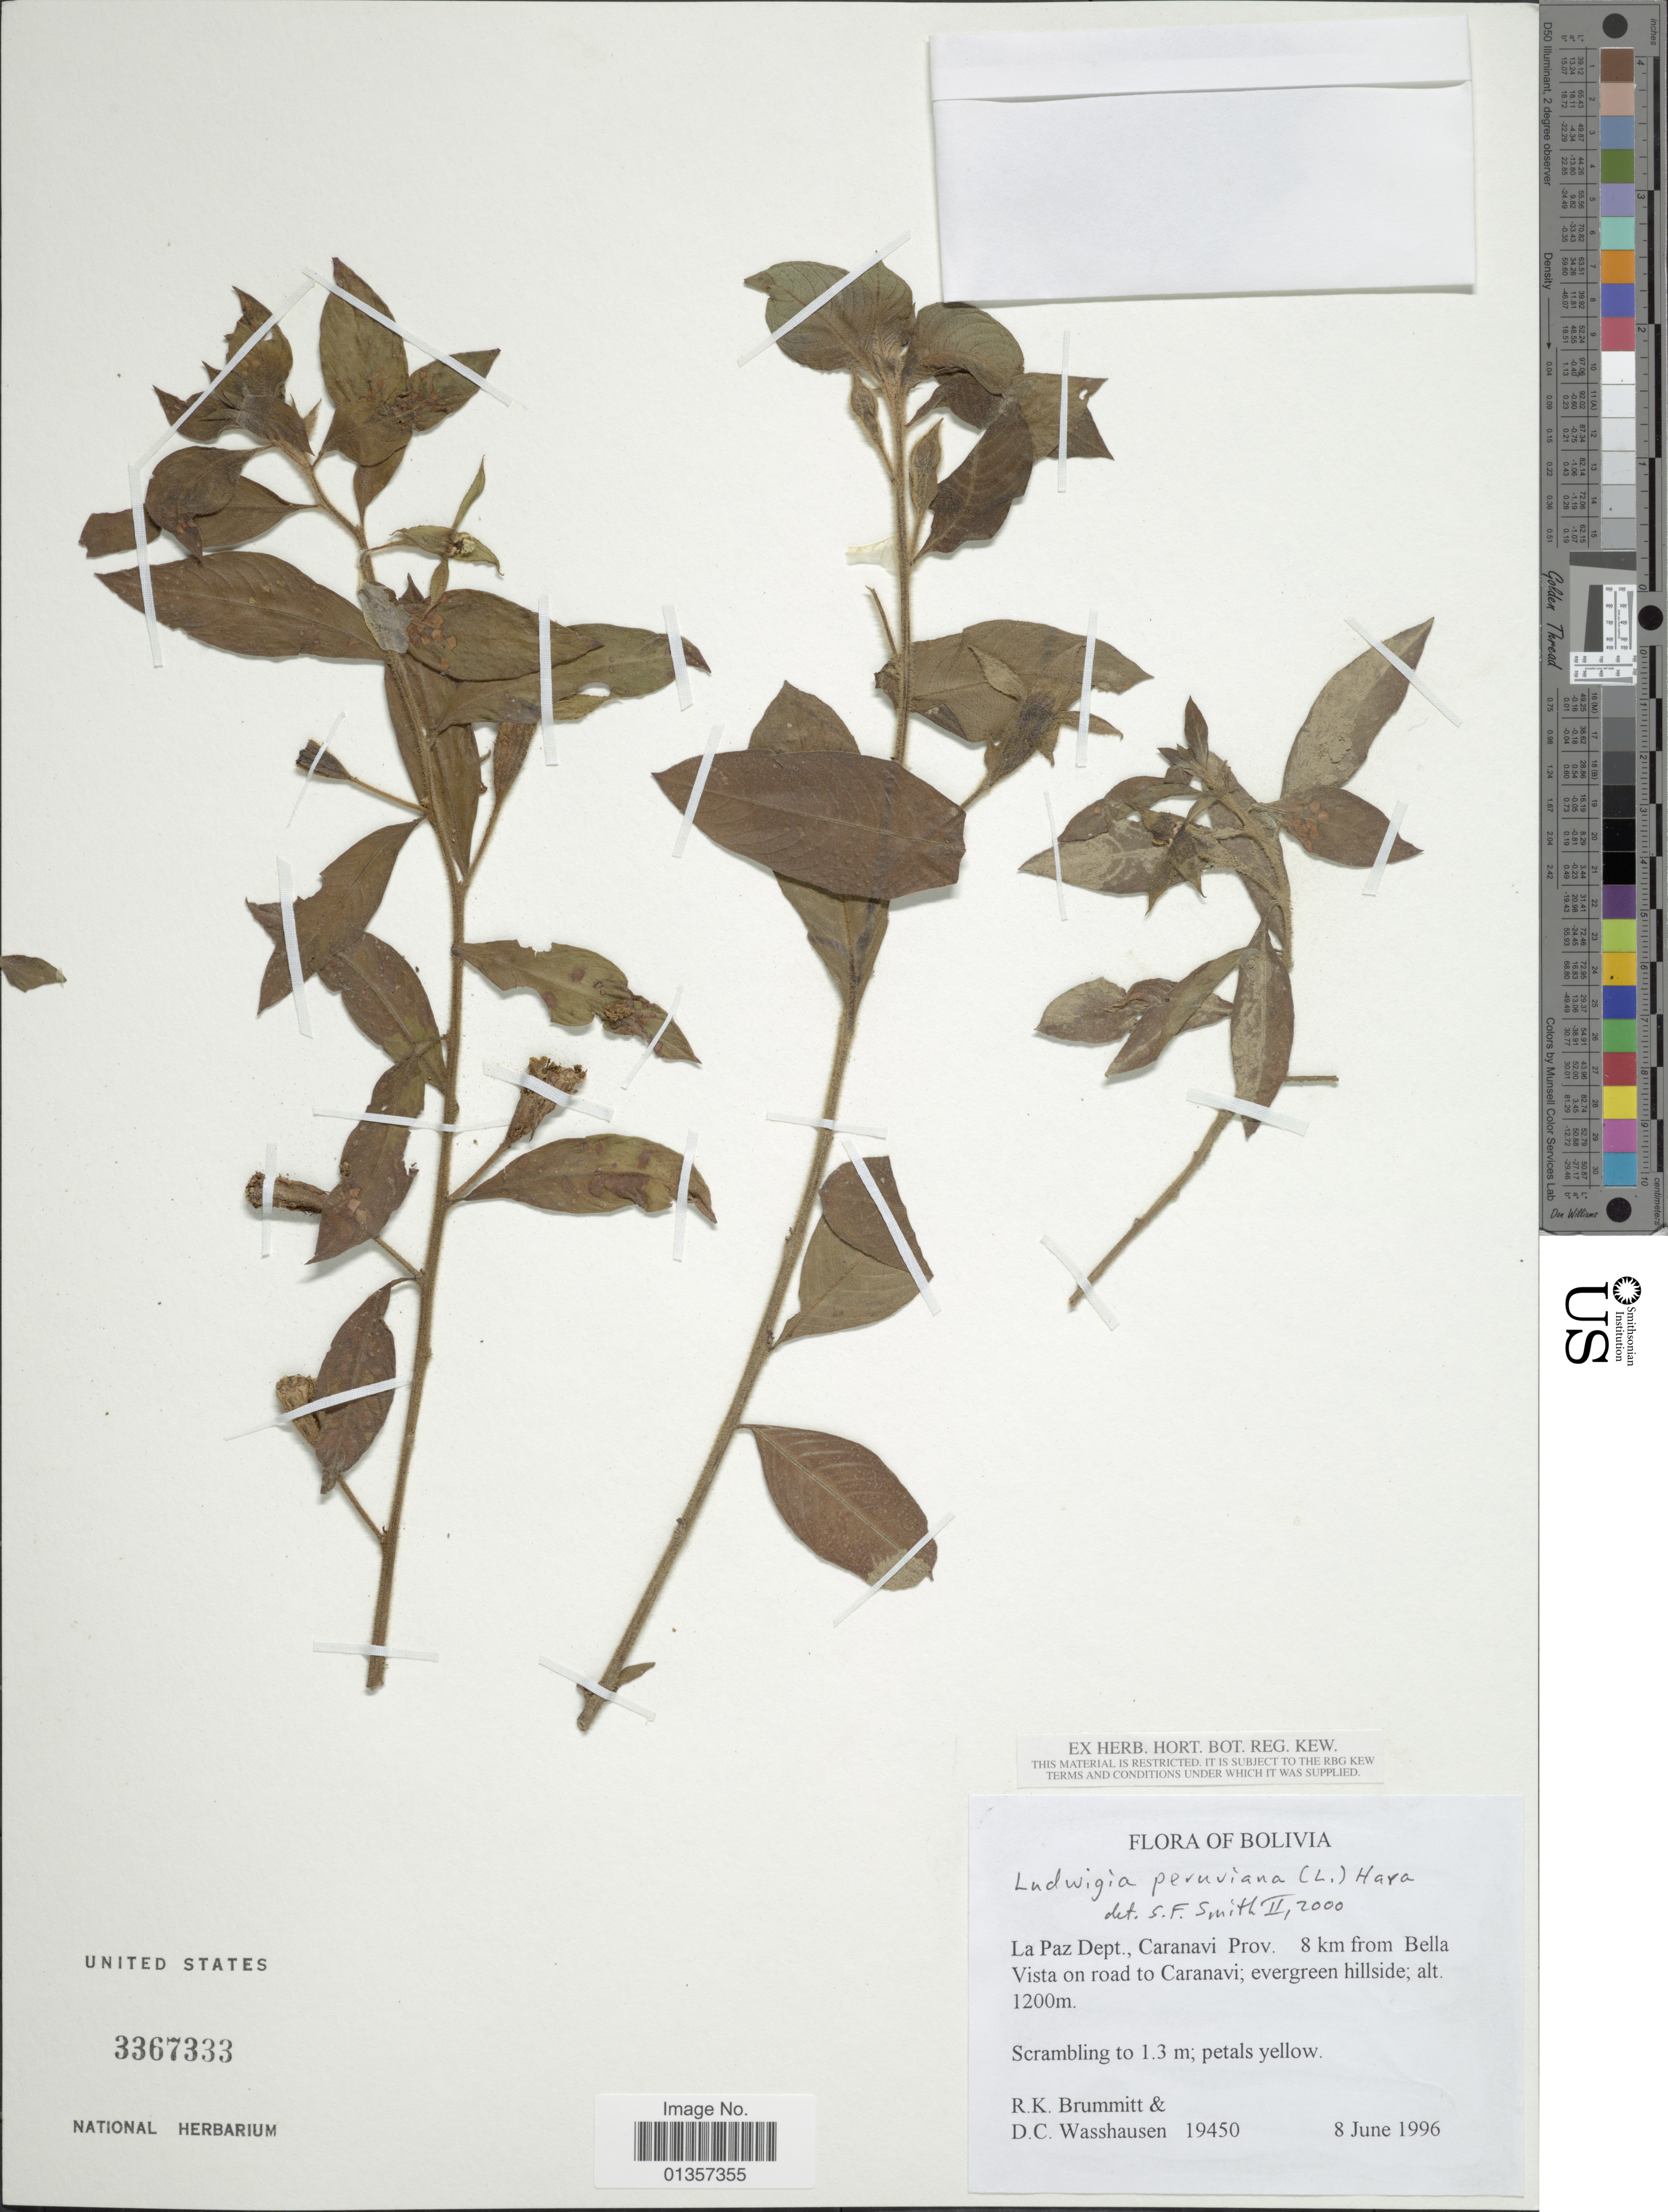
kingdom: Plantae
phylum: Tracheophyta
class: Magnoliopsida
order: Myrtales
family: Onagraceae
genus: Ludwigia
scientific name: Ludwigia peruviana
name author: (L.) H. Hara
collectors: R. K. Brummitt & D. C. Wasshausen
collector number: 19450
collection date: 1996-06-08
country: Bolivia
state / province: La Paz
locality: La Paz Dept., Caranavi Prov. 8 km from Bella Vista on road to Caranavi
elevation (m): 1200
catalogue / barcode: US 3367333